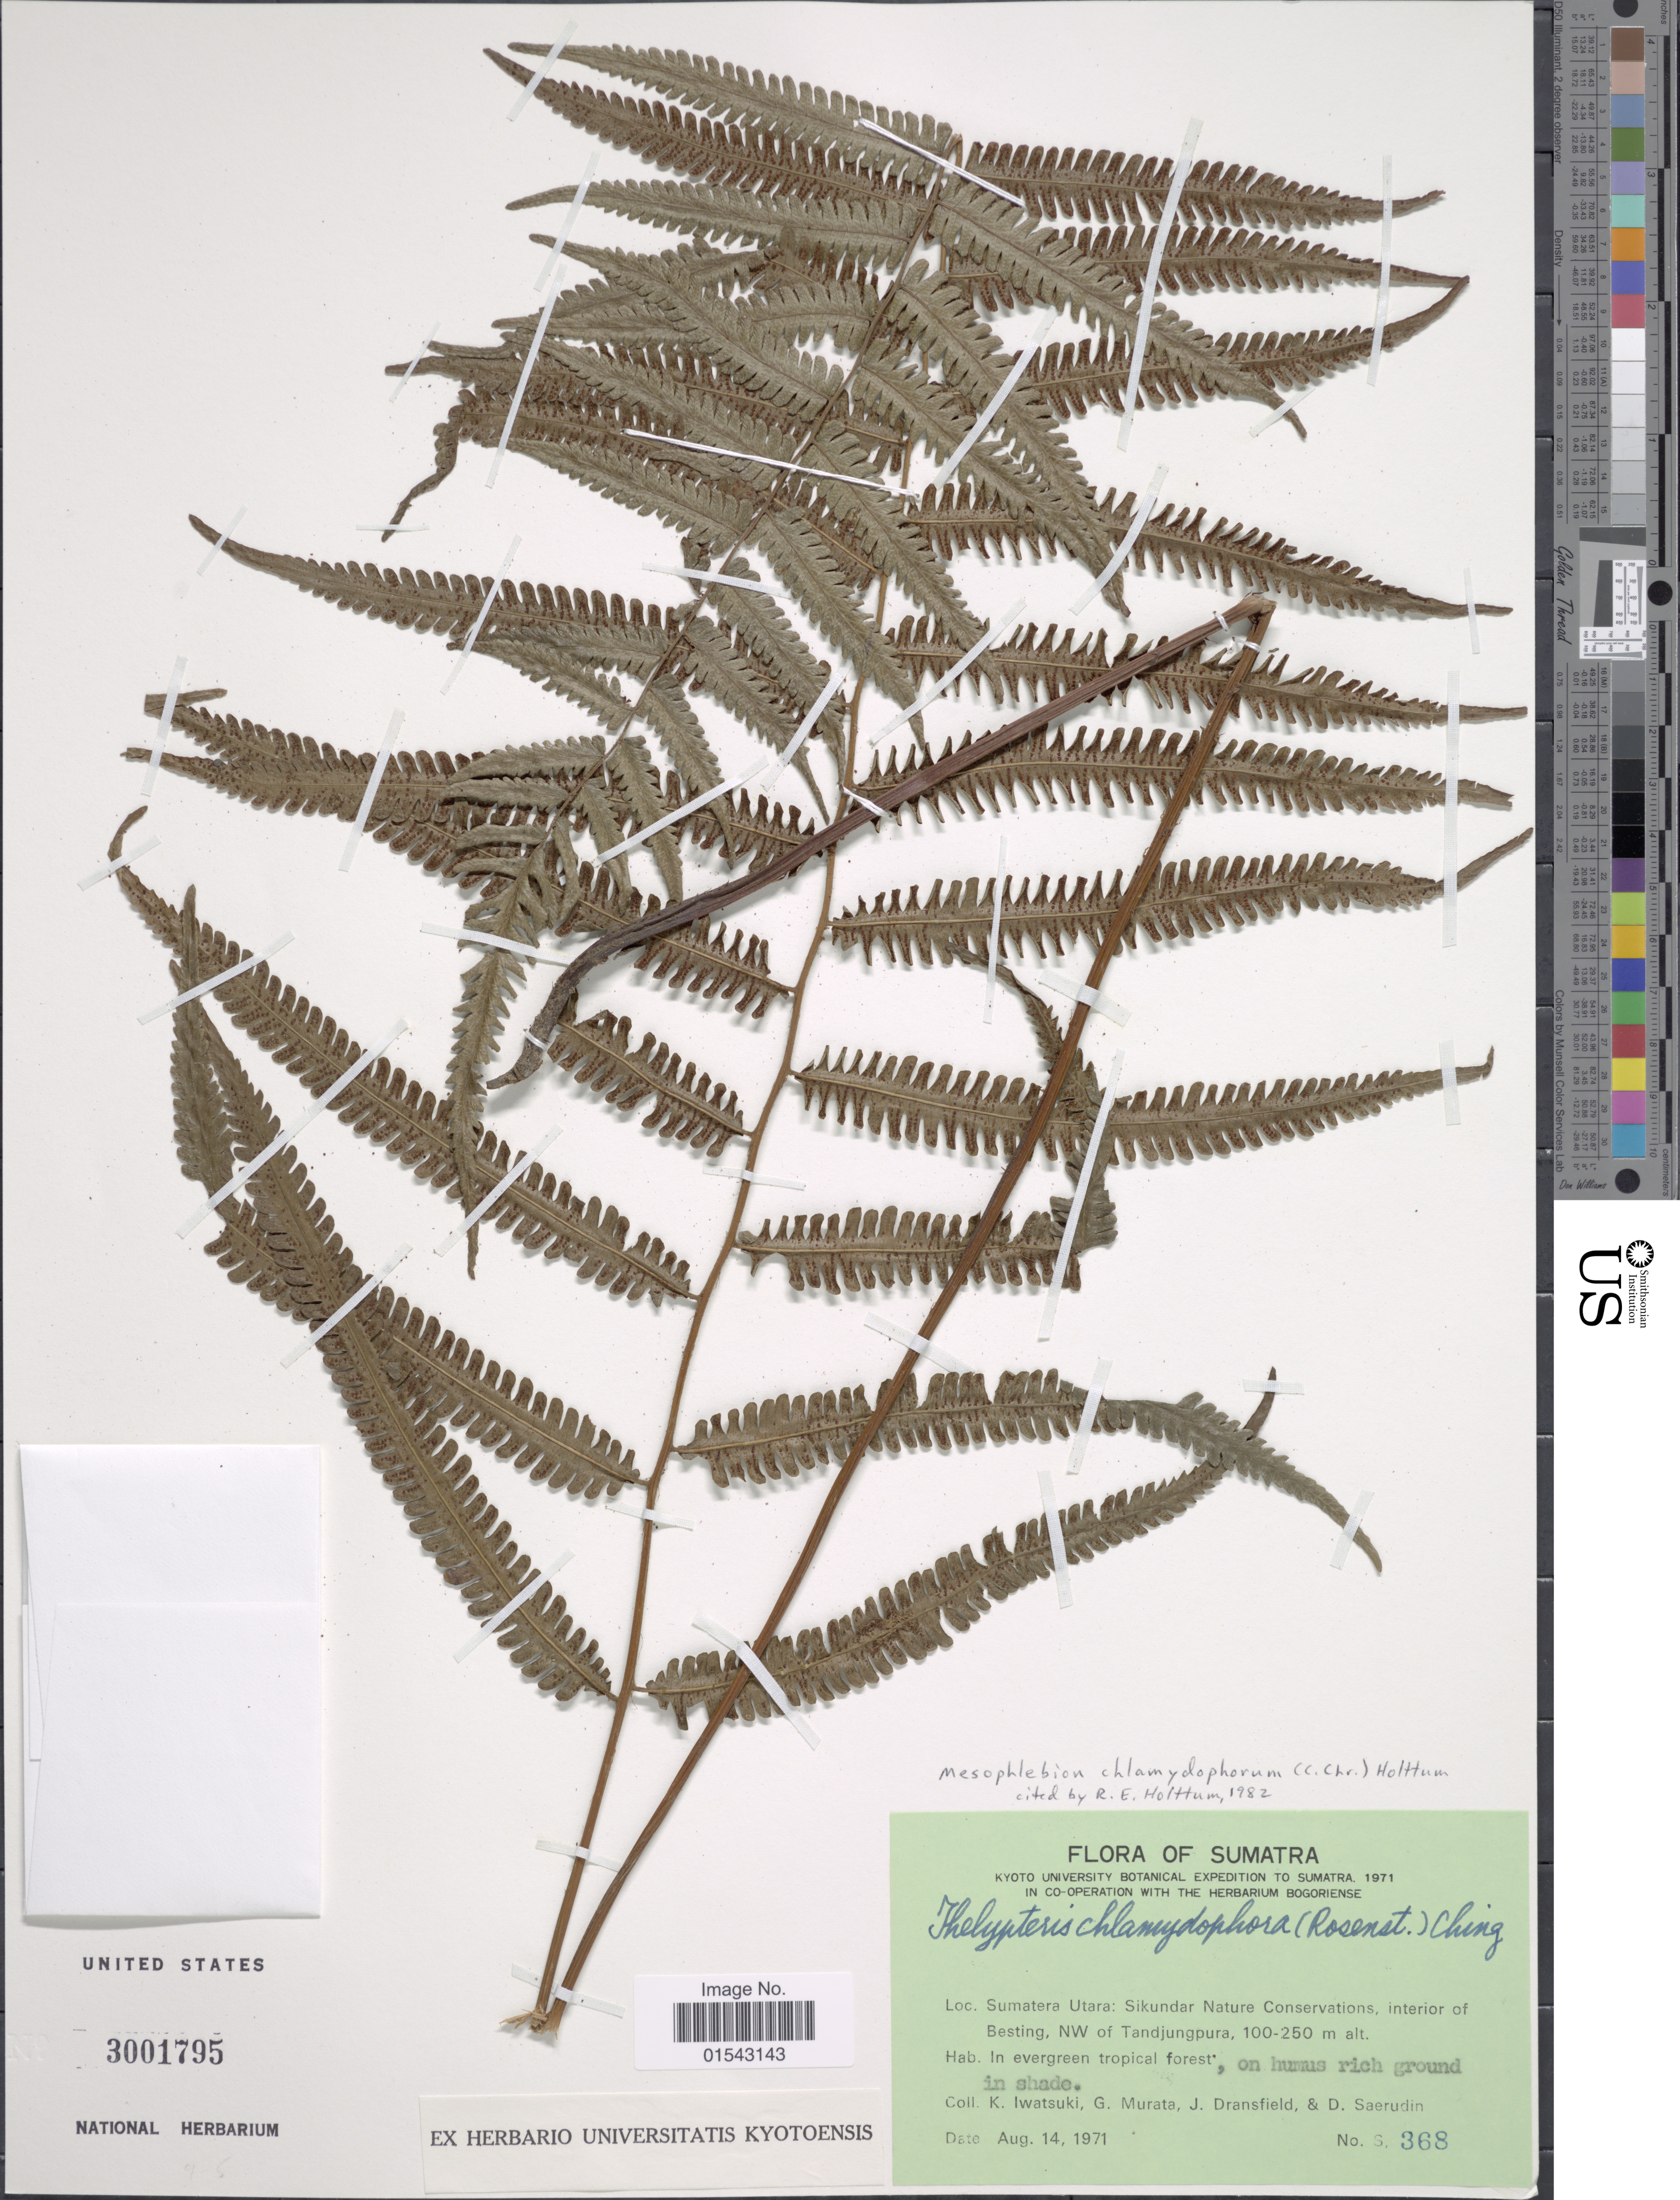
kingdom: Plantae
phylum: Tracheophyta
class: Polypodiopsida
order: Polypodiales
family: Thelypteridaceae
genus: Mesophlebion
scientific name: Mesophlebion chlamydophorum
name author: (Rosenst.) Holttum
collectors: K. Iwatsuki, G. Murata, J. Dransfield & D. Saerudin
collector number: S368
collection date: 1971-08-14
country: Indonesia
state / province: Sumatra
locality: Sumatra Utara: Sikundar Nature Conservations, interior of Besting, NW of Tandjungpura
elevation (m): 100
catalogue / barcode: US 3001795